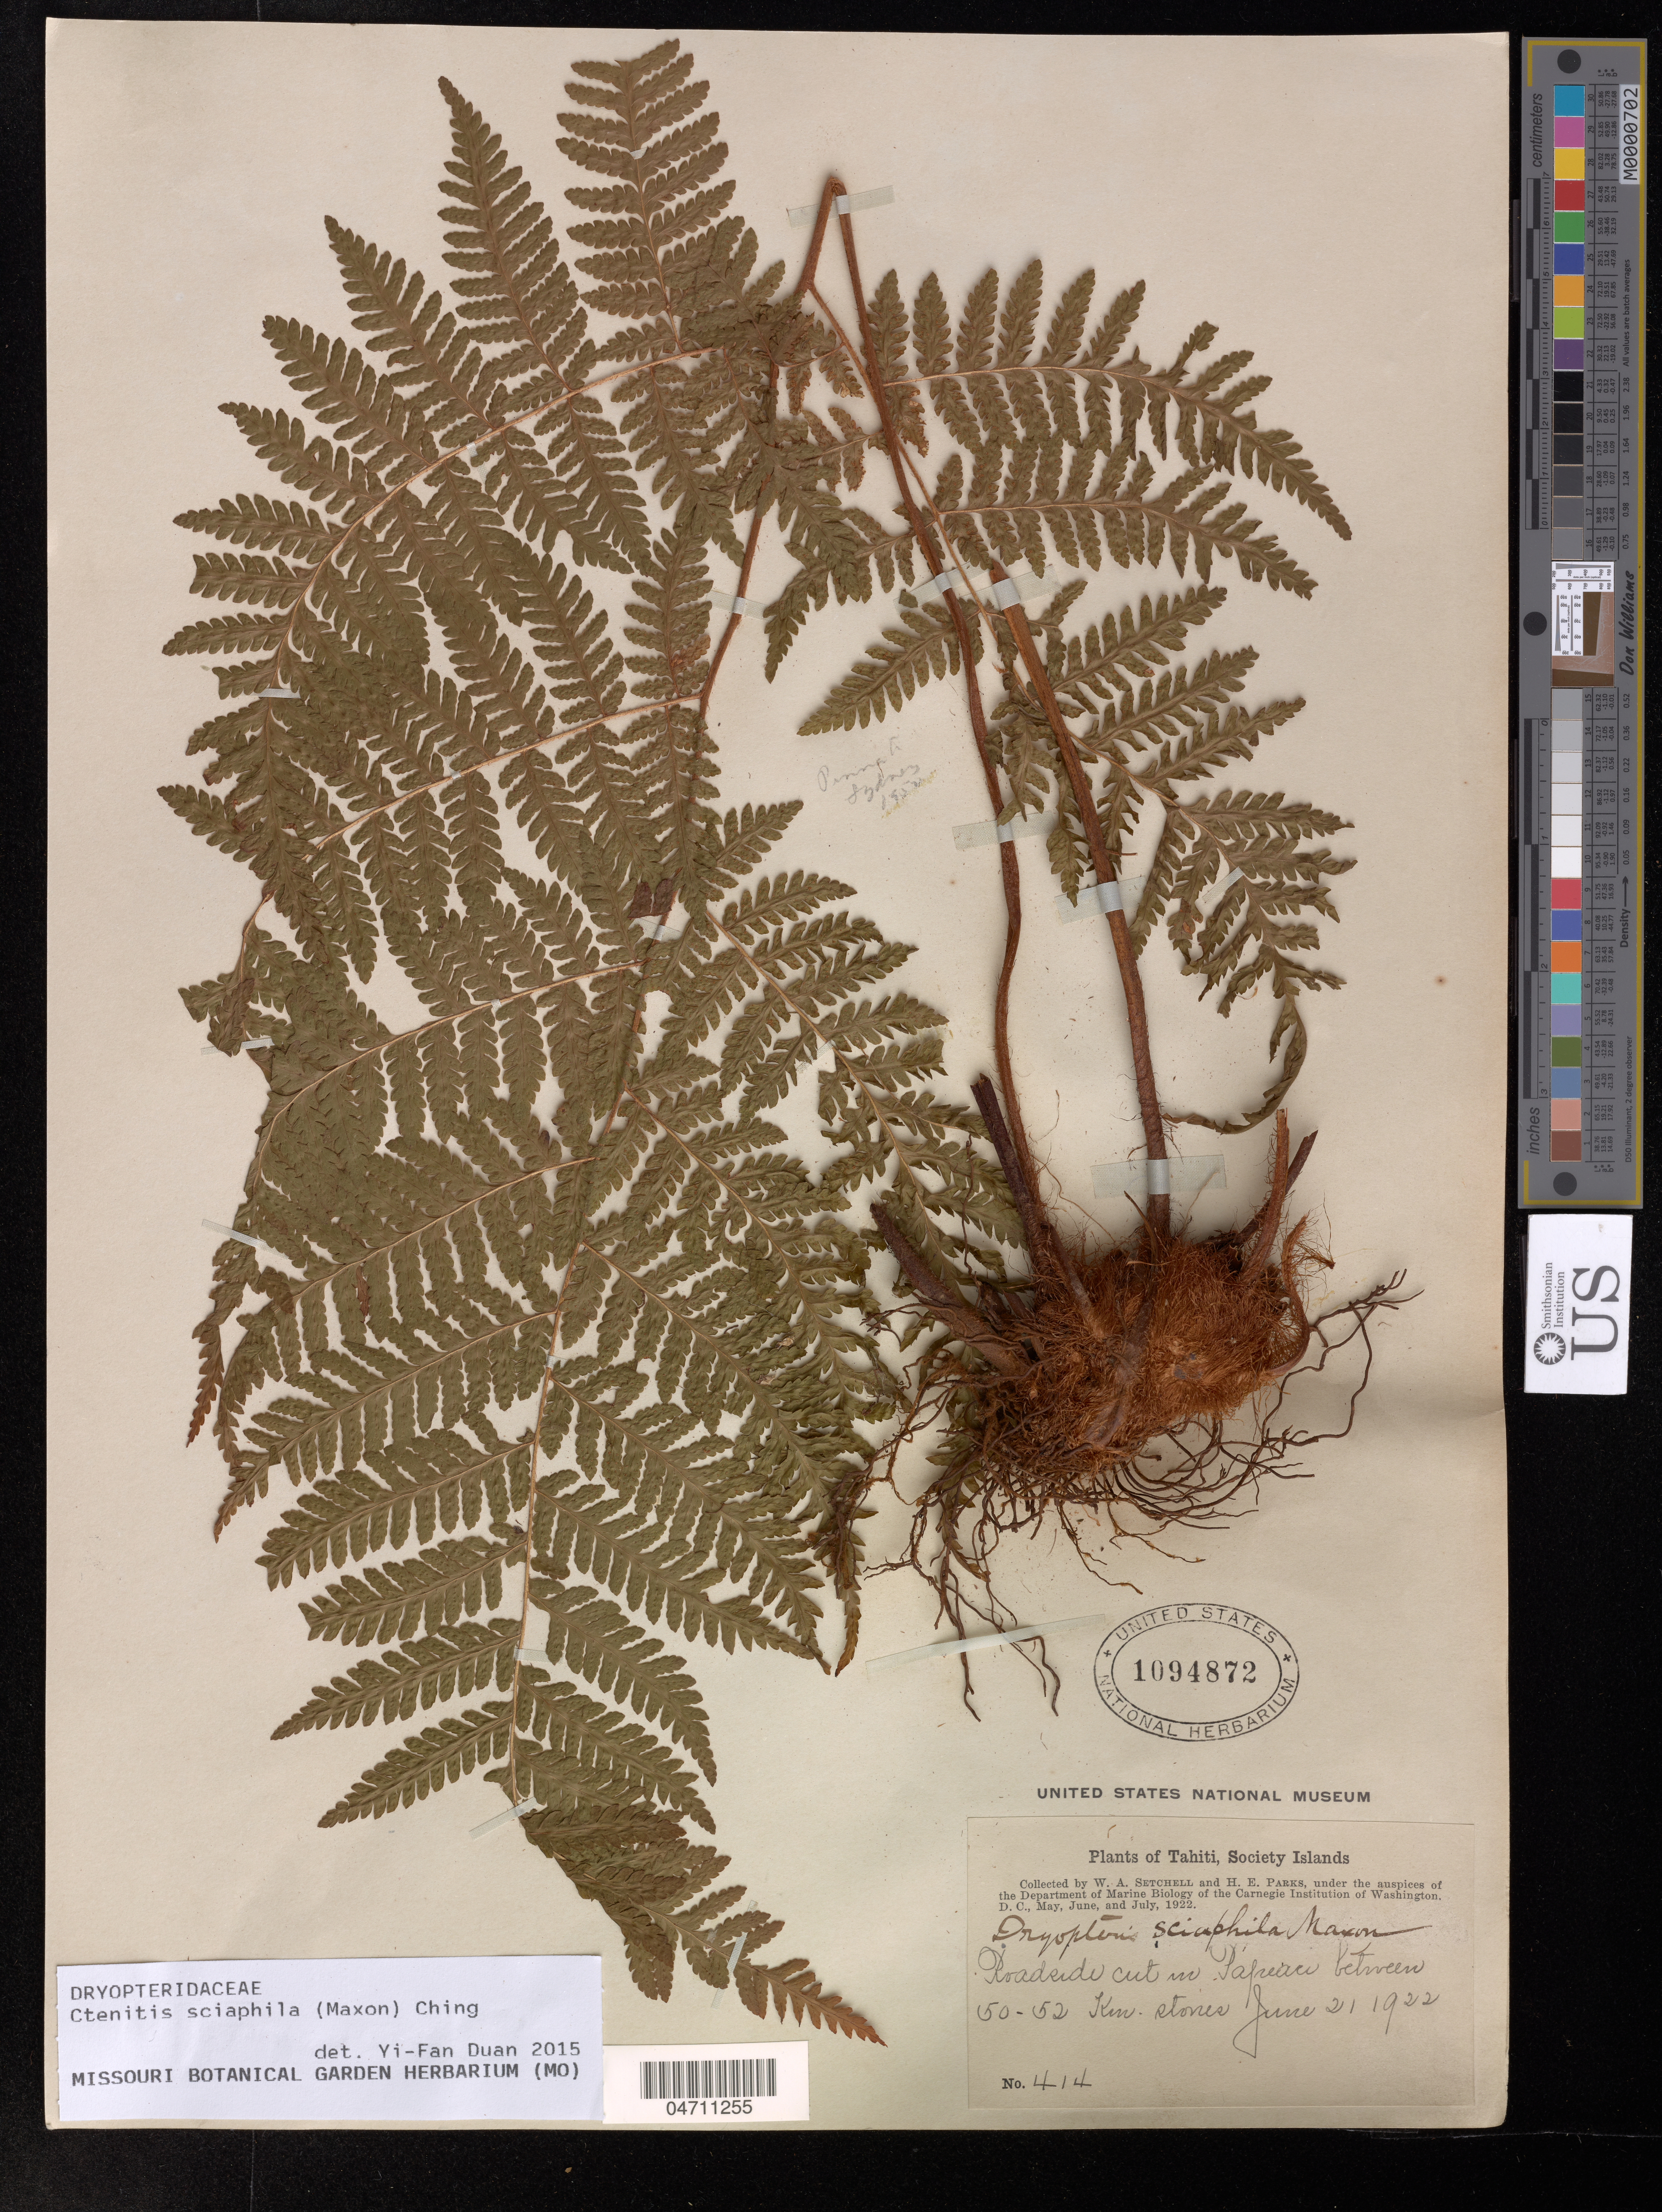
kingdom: Plantae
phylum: Tracheophyta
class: Polypodiopsida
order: Polypodiales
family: Dryopteridaceae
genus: Ctenitis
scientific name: Ctenitis sciaphila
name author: (Maxon) Ching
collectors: W. Setchell & H. Parks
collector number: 414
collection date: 1922-06-21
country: French Polynesia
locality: Tahiti. Roadside cut in Papeari between 50-52 km.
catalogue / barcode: US 1094872